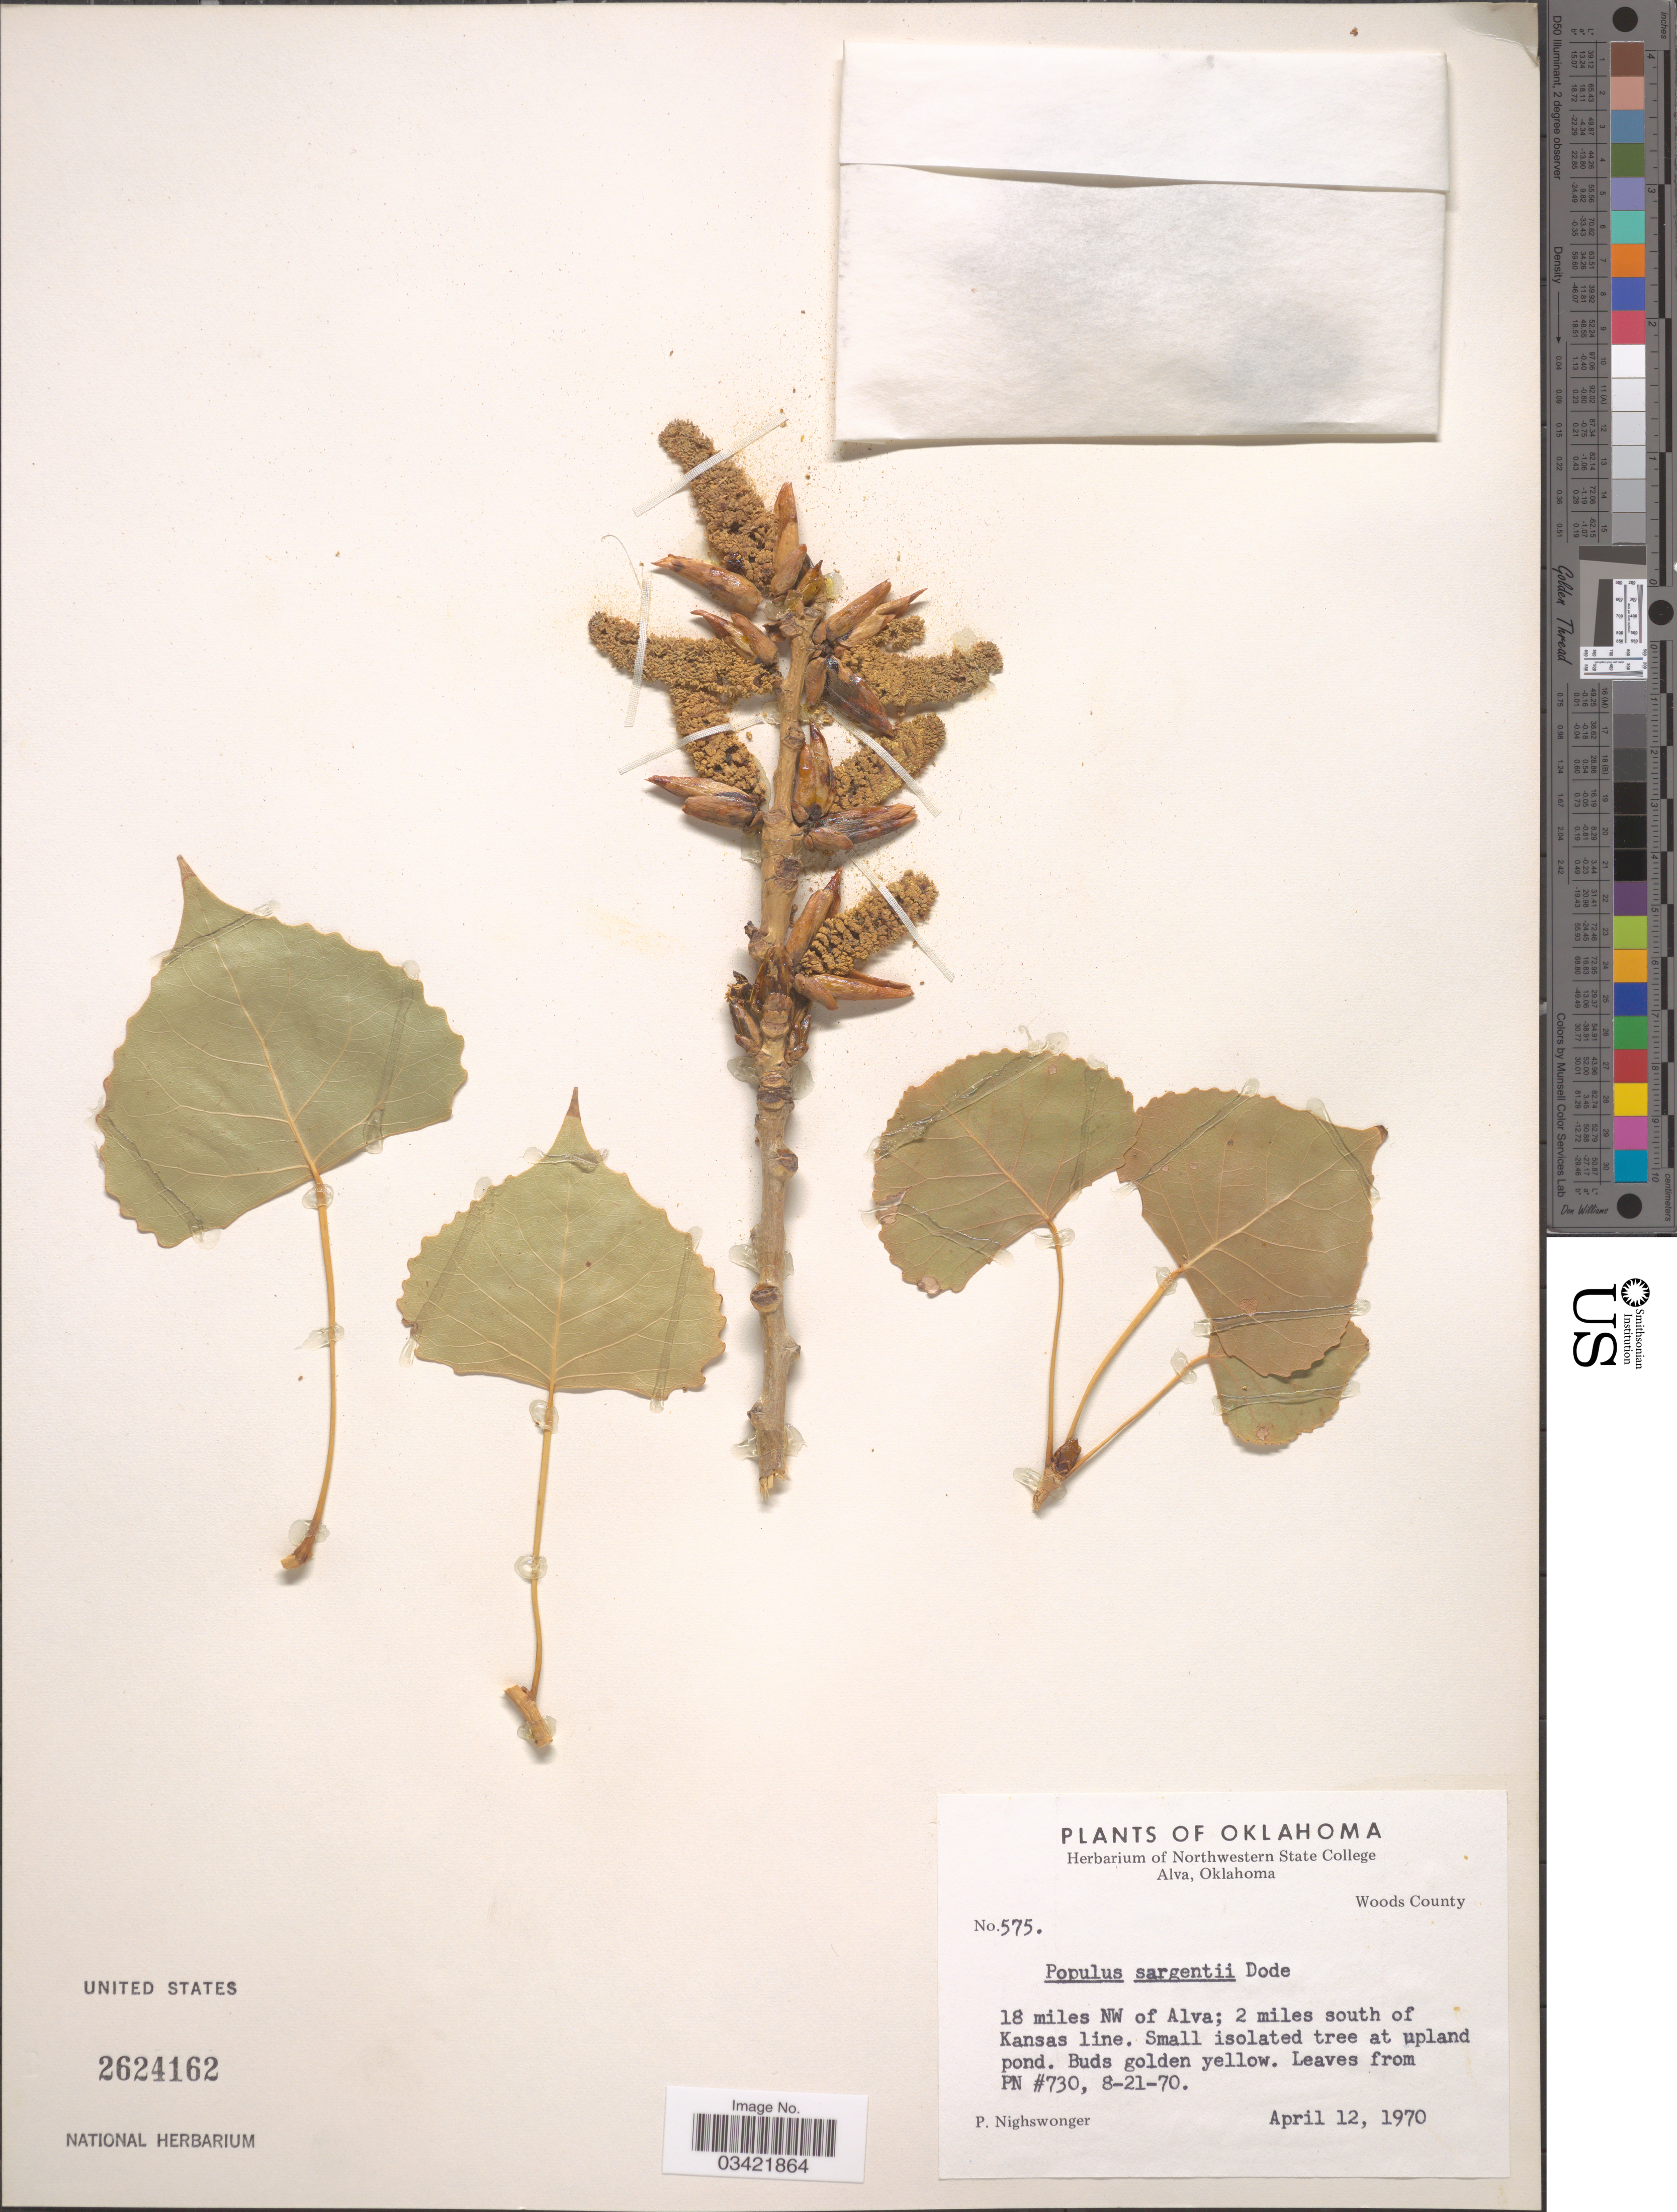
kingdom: Plantae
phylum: Tracheophyta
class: Magnoliopsida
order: Malpighiales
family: Salicaceae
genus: Populus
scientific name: Populus deltoides subsp. monilifera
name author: (Aiton) Eckenw.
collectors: P. Nighswonger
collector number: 575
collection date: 1970-04-12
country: United States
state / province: Oklahoma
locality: Woods County 18 miles NW of Alva; 2 miles south of Kansas line.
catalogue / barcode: US 2624162